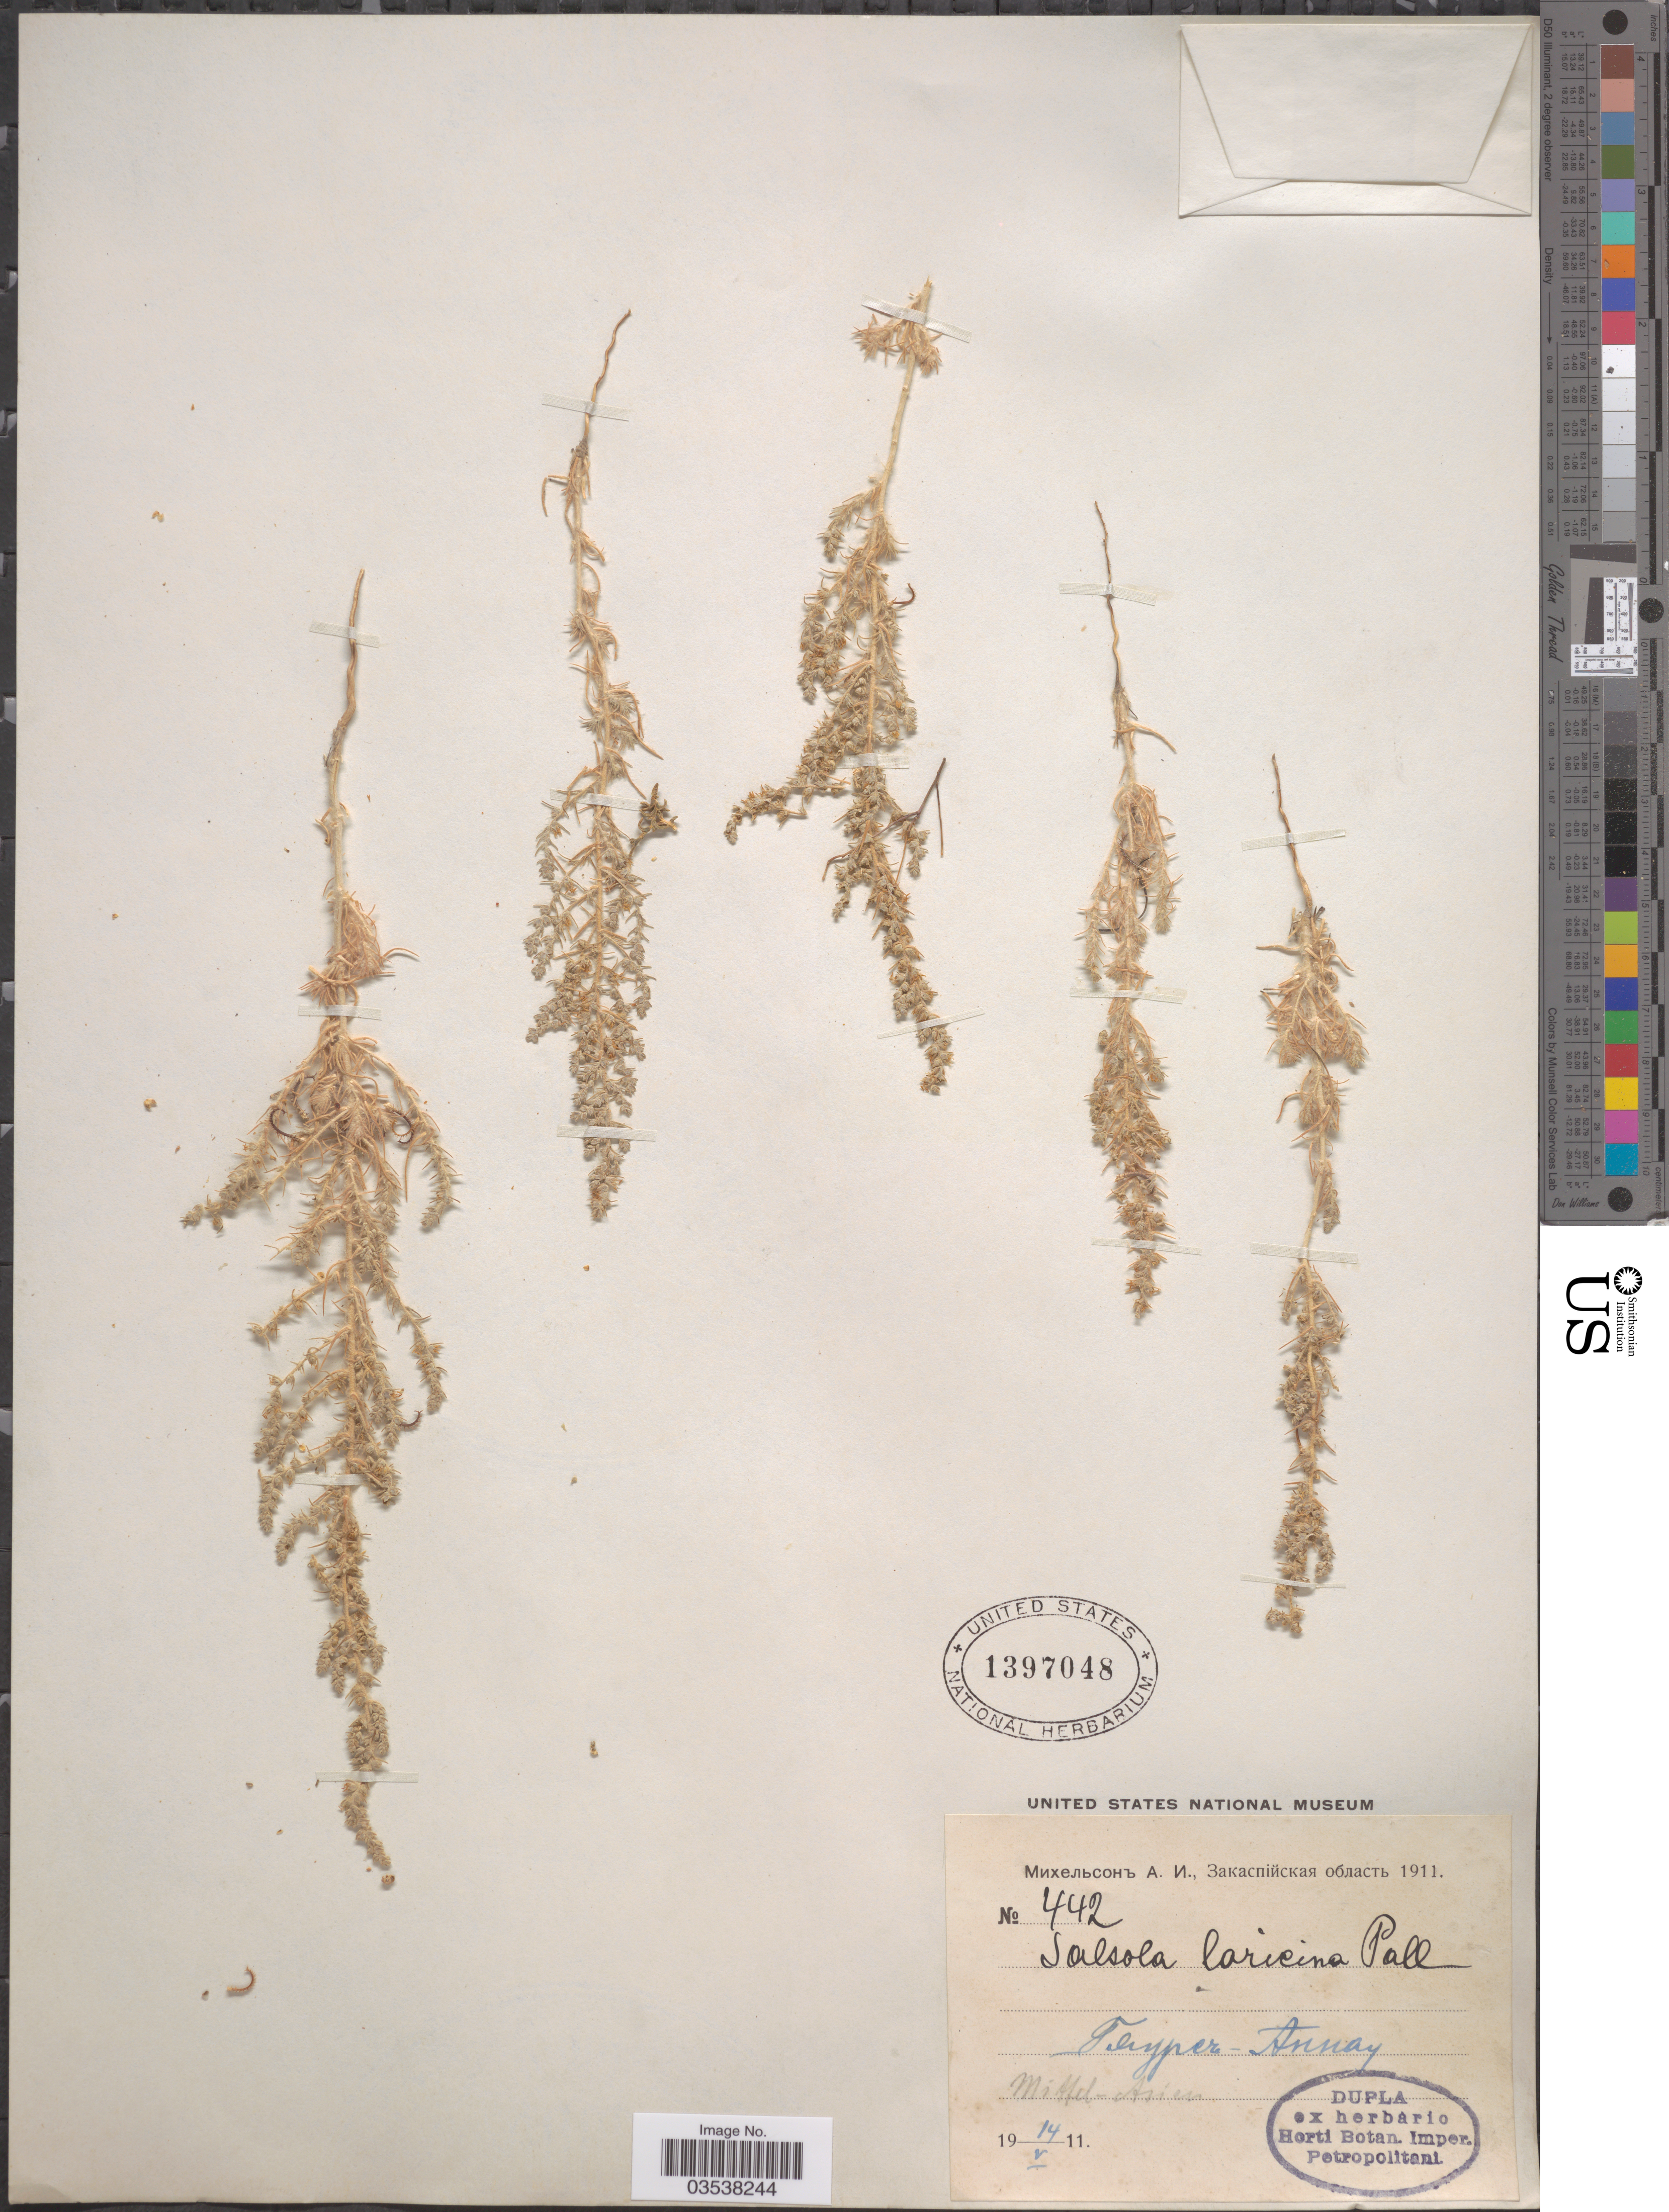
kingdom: Plantae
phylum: Tracheophyta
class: Magnoliopsida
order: Caryophyllales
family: Amaranthaceae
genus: Caroxylon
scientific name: Caroxylon laricinum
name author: (Pall.) Tzvelev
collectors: A. Mikhelson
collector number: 442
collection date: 1911-05-14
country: Turkmenistan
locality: Annau.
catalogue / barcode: US 1397048